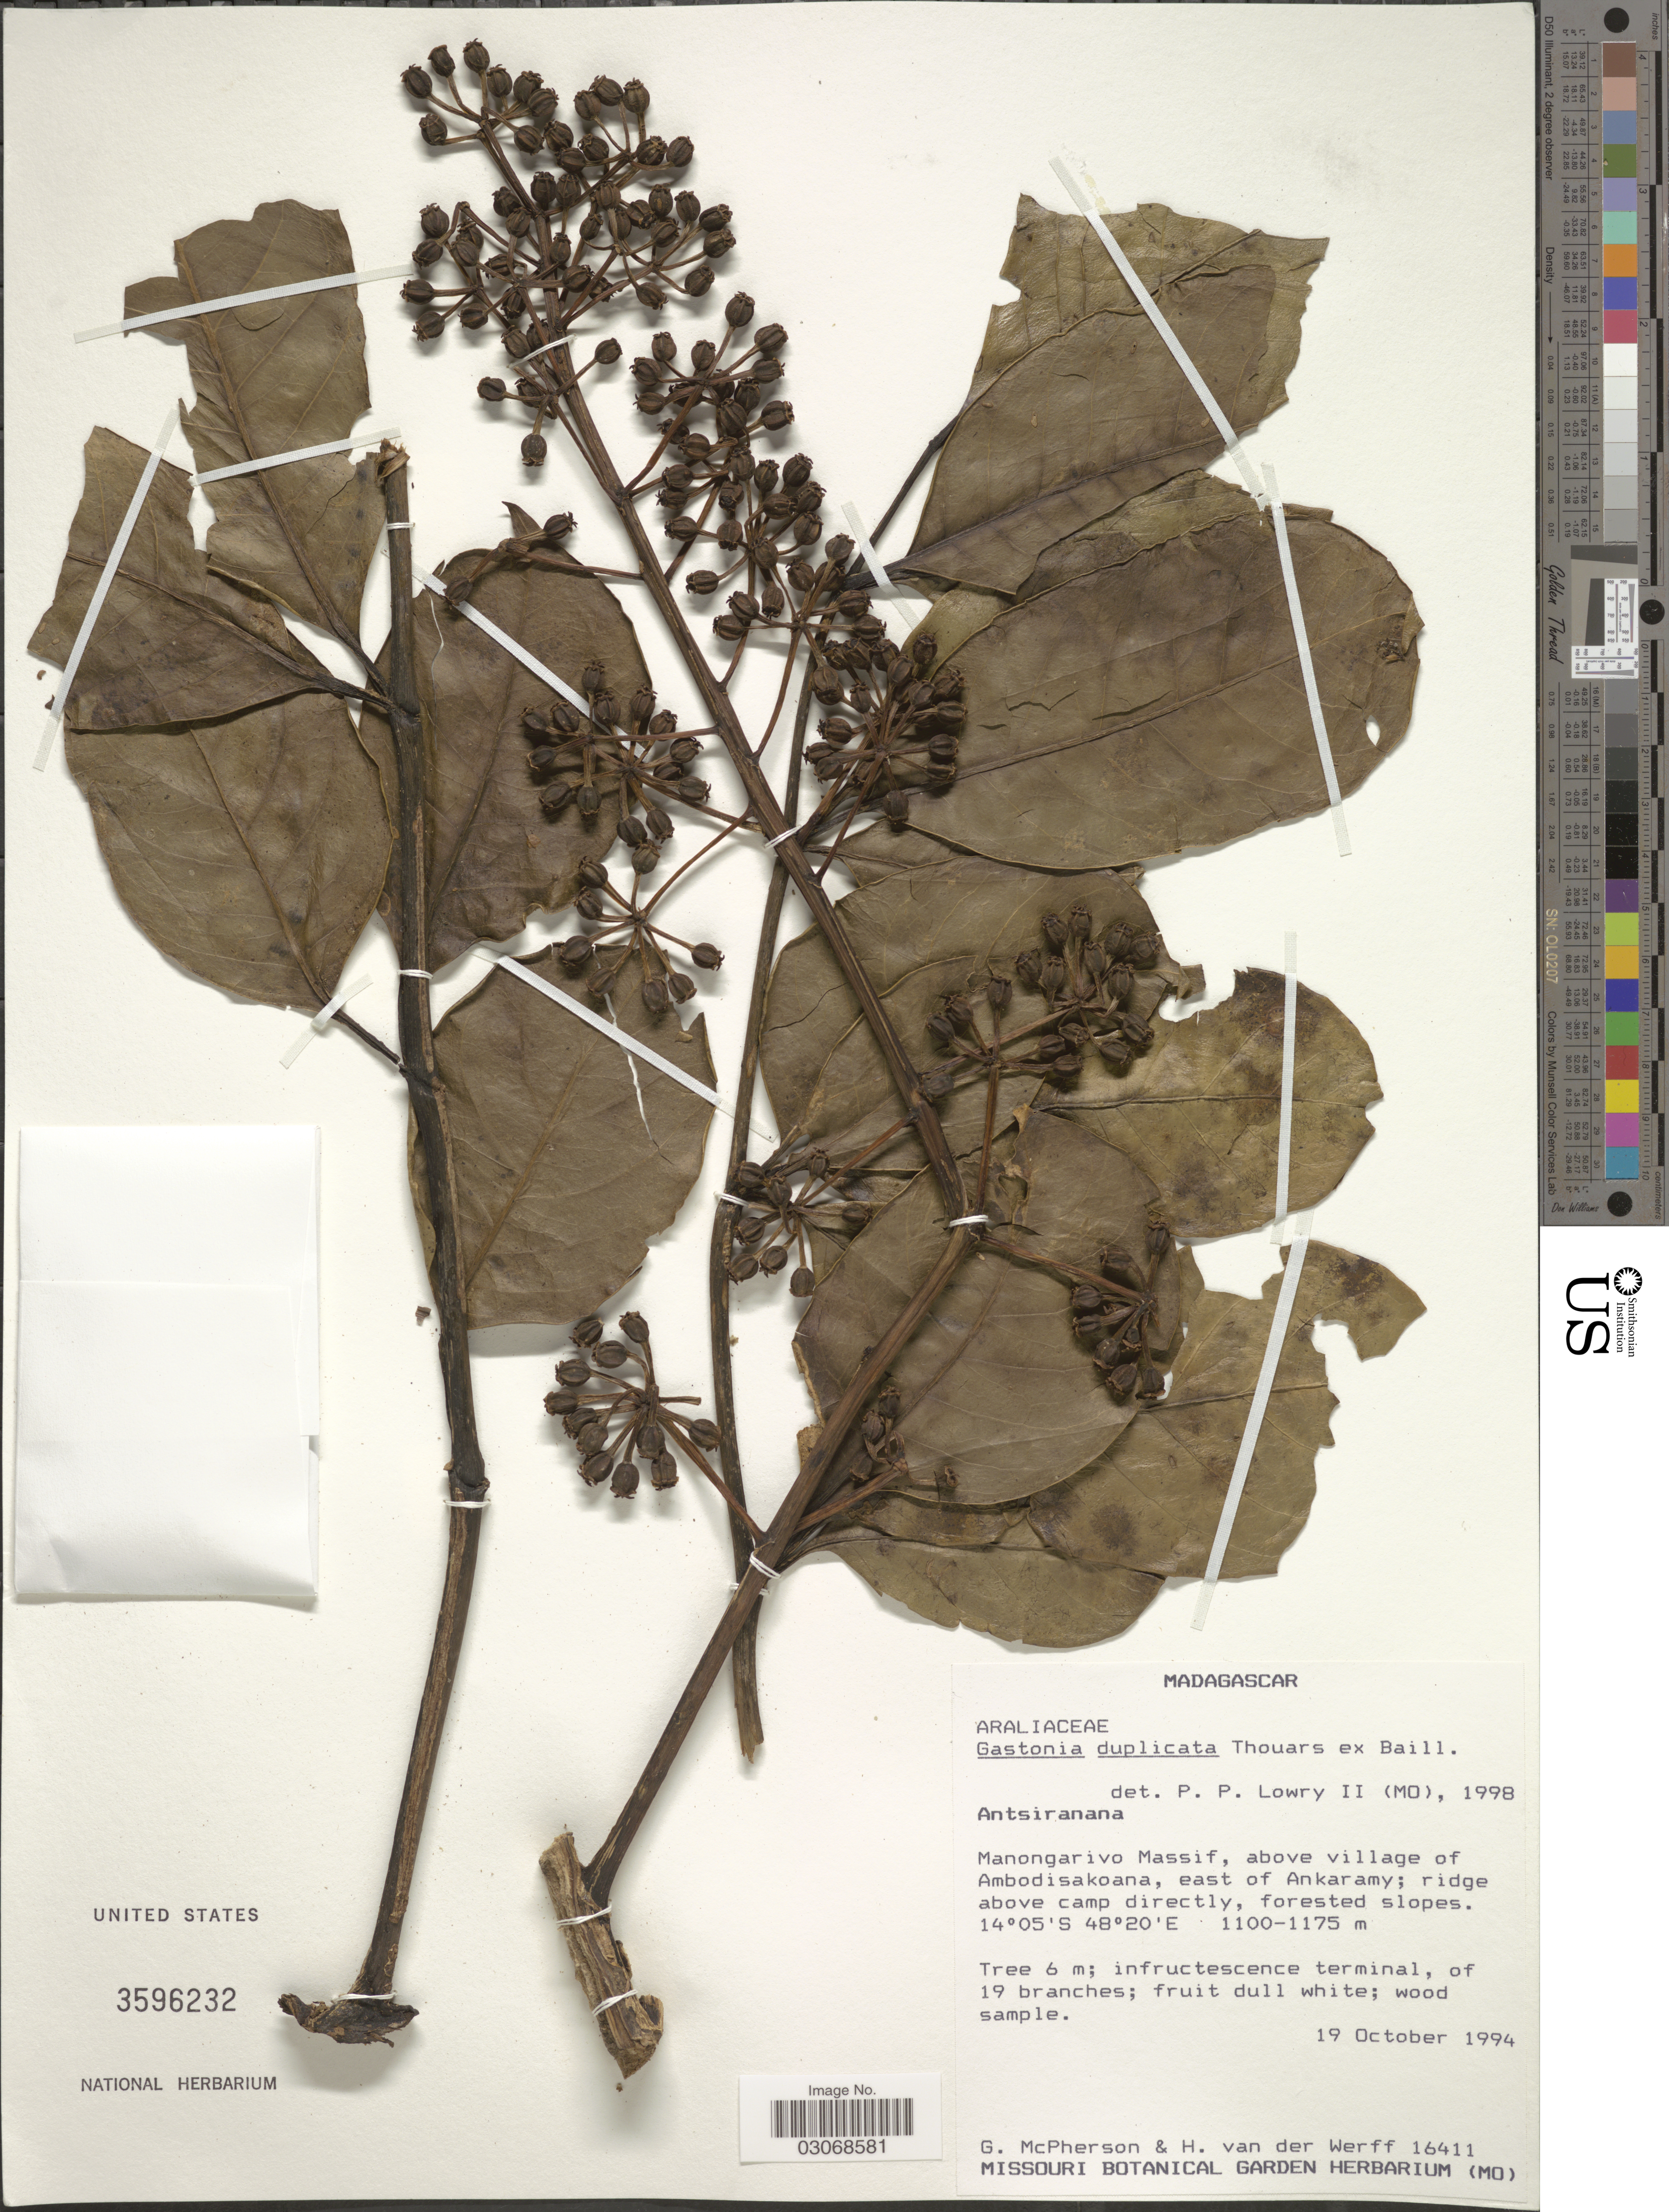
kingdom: Plantae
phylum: Tracheophyta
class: Magnoliopsida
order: Apiales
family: Araliaceae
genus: Gastonia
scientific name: Gastonia duplicata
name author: Thouars ex Baill.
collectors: G. McPherson & H. van der Werff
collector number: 16411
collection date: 1994-10-19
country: Madagascar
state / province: Diana / Sofia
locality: Manongarivo Massif, above village of Ambodisakoana, east of Ankaramy; ridge above camp directly, forested slopes.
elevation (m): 1100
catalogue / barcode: US 3596232